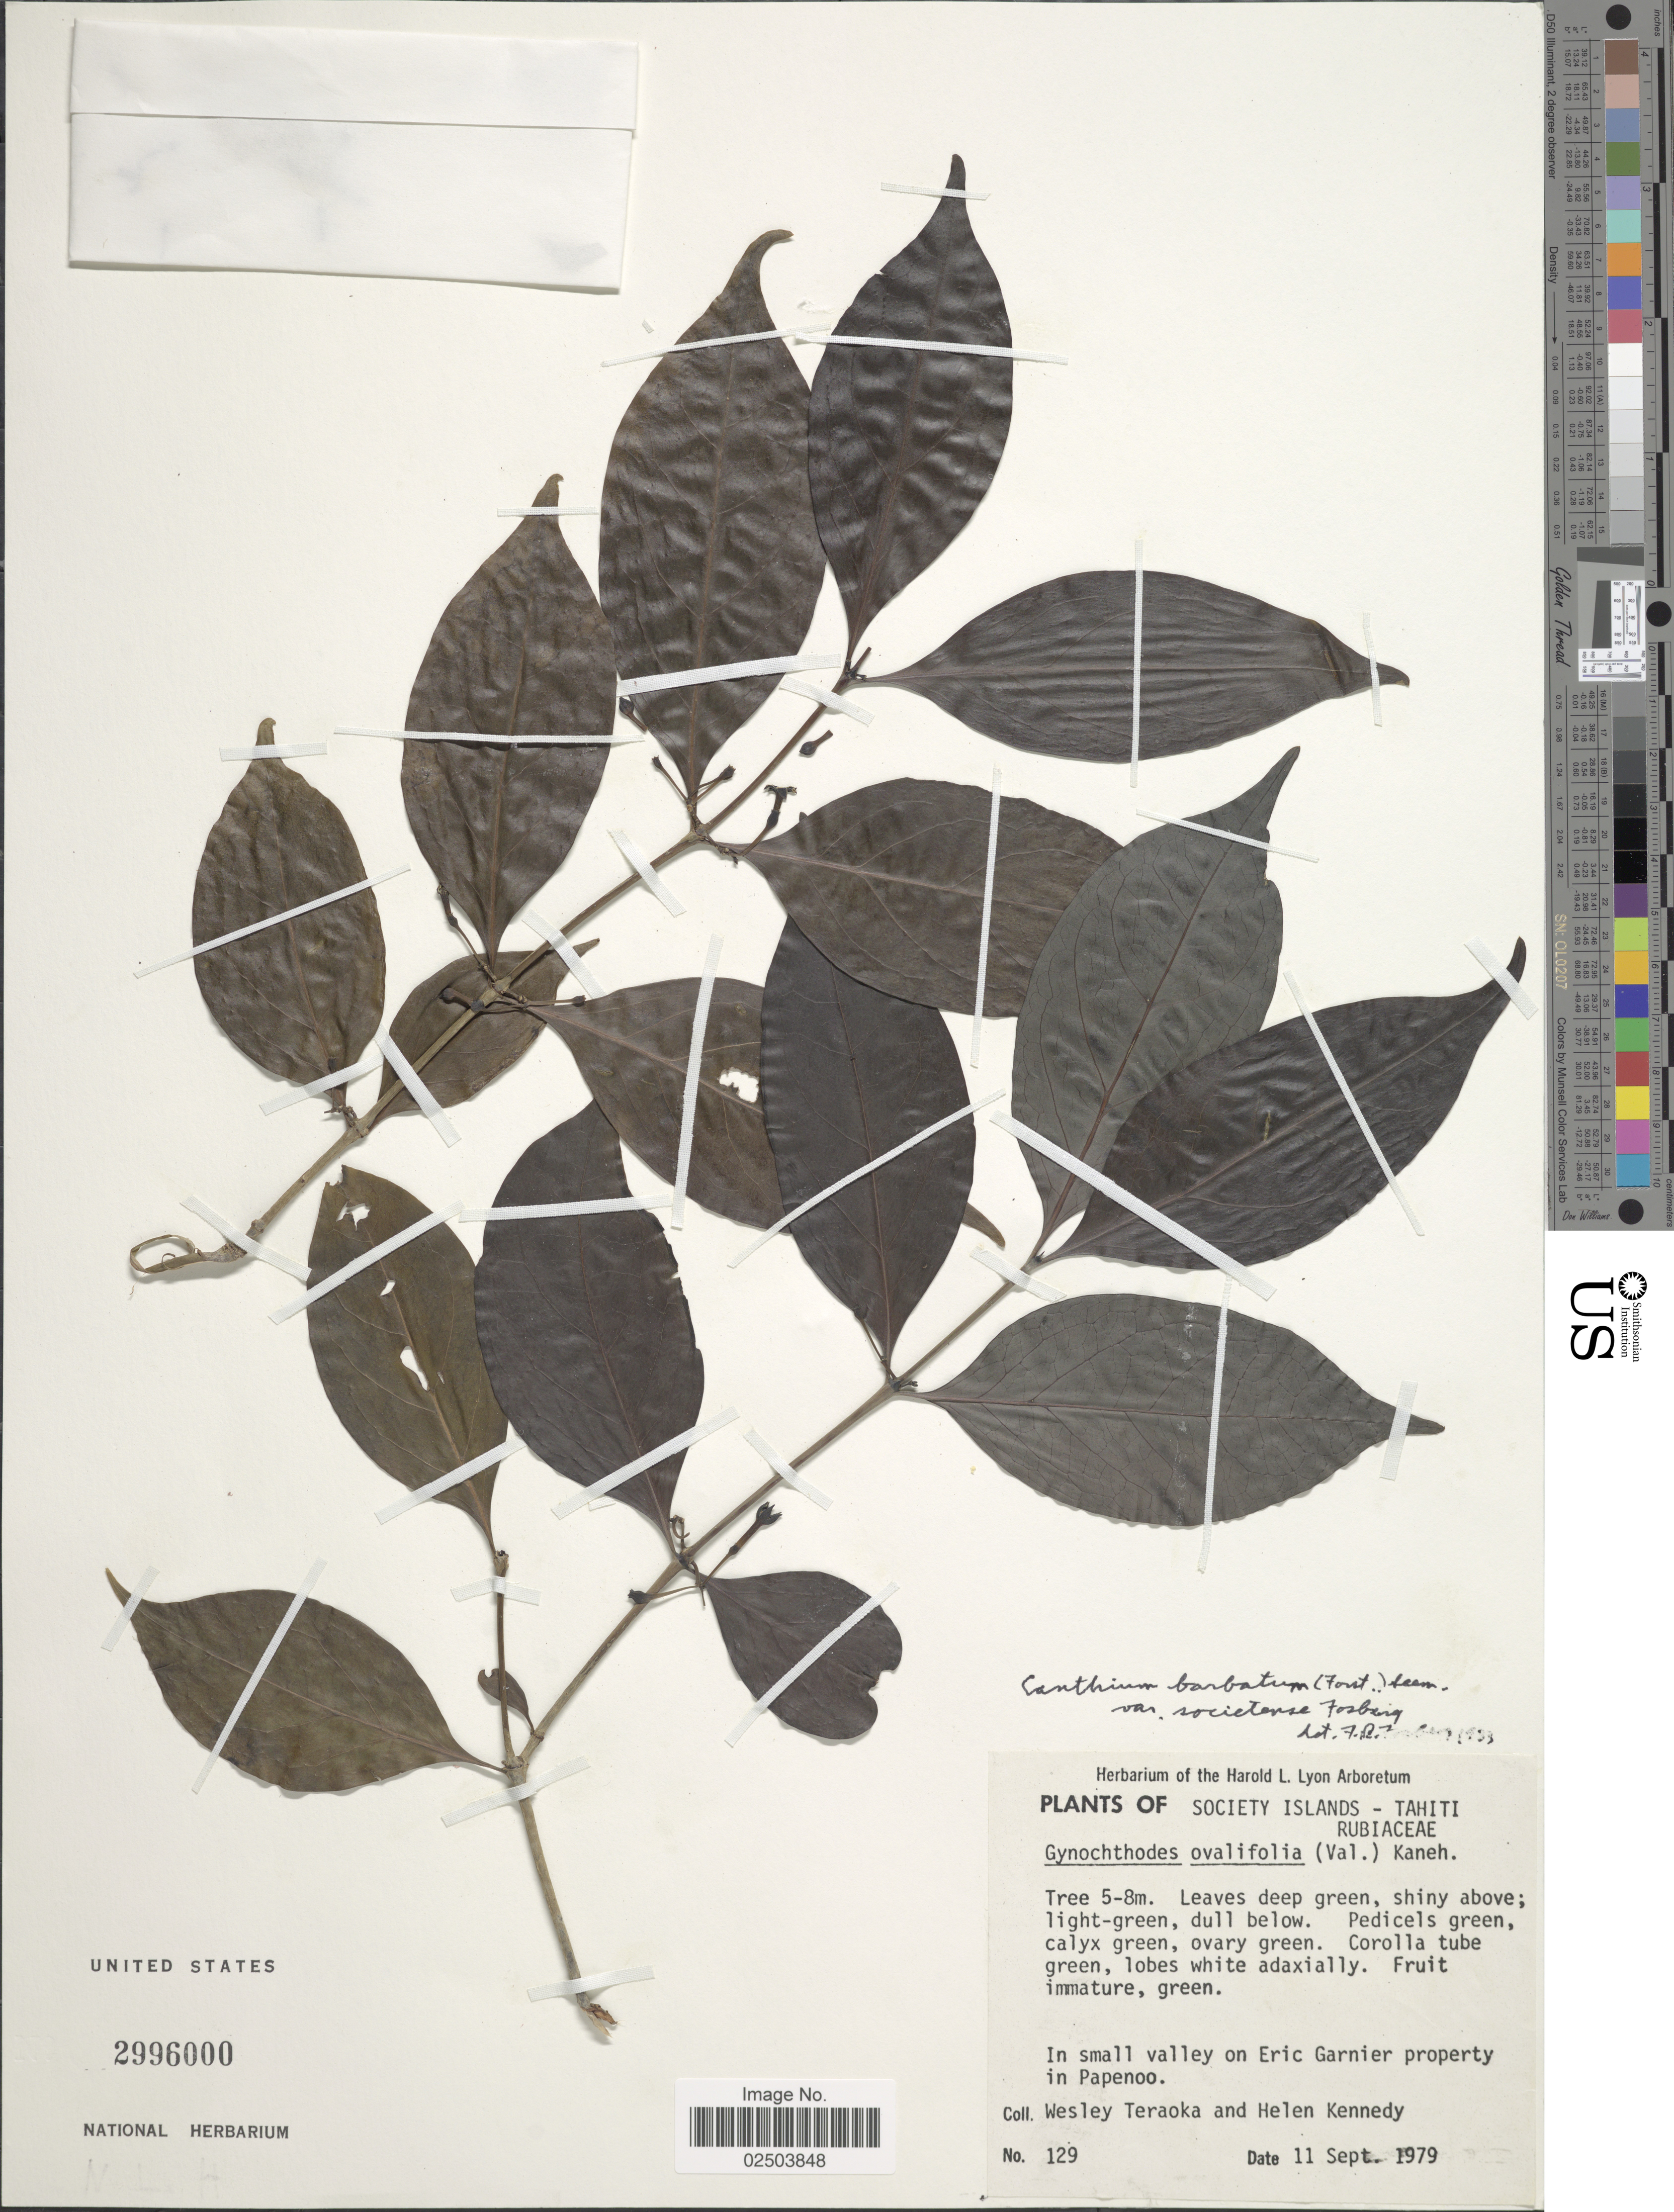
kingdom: Plantae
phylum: Tracheophyta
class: Magnoliopsida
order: Gentianales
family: Rubiaceae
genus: Cyclophyllum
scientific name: Cyclophyllum barbatum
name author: (G. Forst.) N. Hallé & J. Florence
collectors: W. Teraoka & H. Kennedy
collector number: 129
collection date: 1979-09-11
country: French Polynesia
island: Tahiti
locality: Society Islands - Tahiti. In small valley on Eric Garnier property in Papenoo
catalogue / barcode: US 2996000